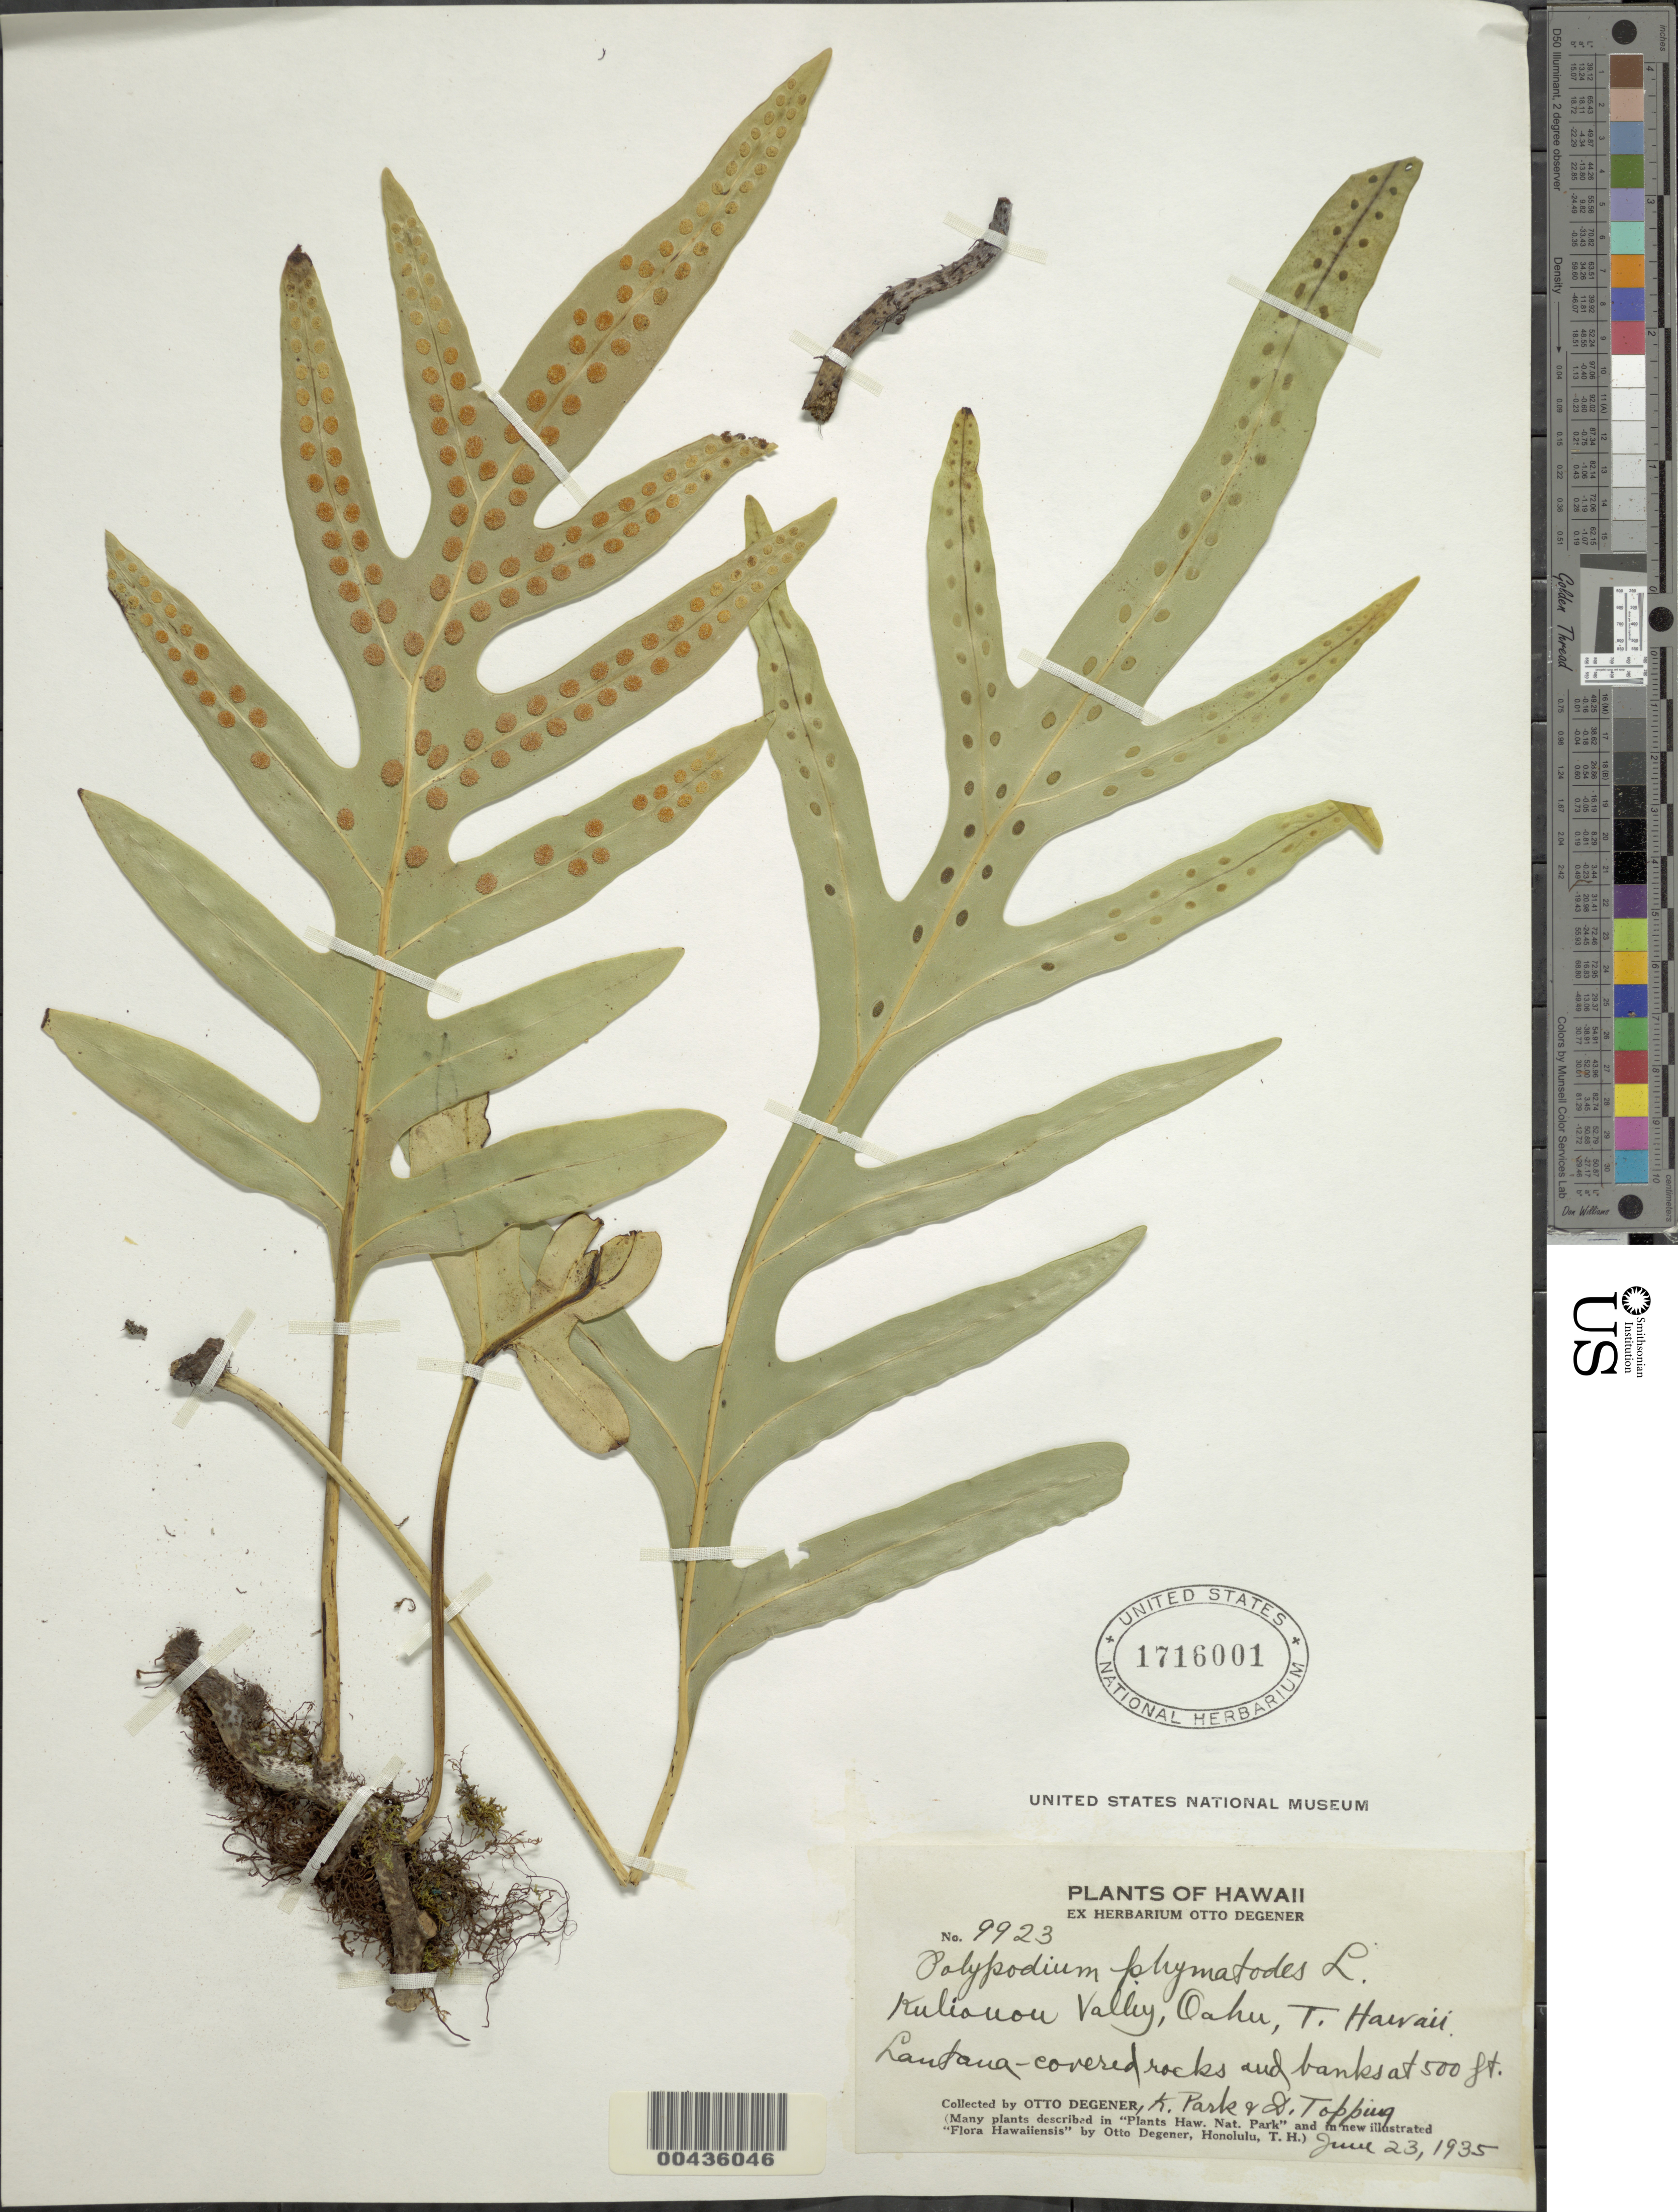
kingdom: Plantae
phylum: Tracheophyta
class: Polypodiopsida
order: Polypodiales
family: Polypodiaceae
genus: Polypodium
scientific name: Polypodium scolopendria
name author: Burm. f.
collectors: O. Degener, K. Park & D. L. Topping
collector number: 9923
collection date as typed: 23 Jun 1935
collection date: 1935-06-23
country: United States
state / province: Hawaii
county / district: Honolulu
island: Oahu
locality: Kuliouou Valley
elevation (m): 152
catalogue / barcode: US 1716001